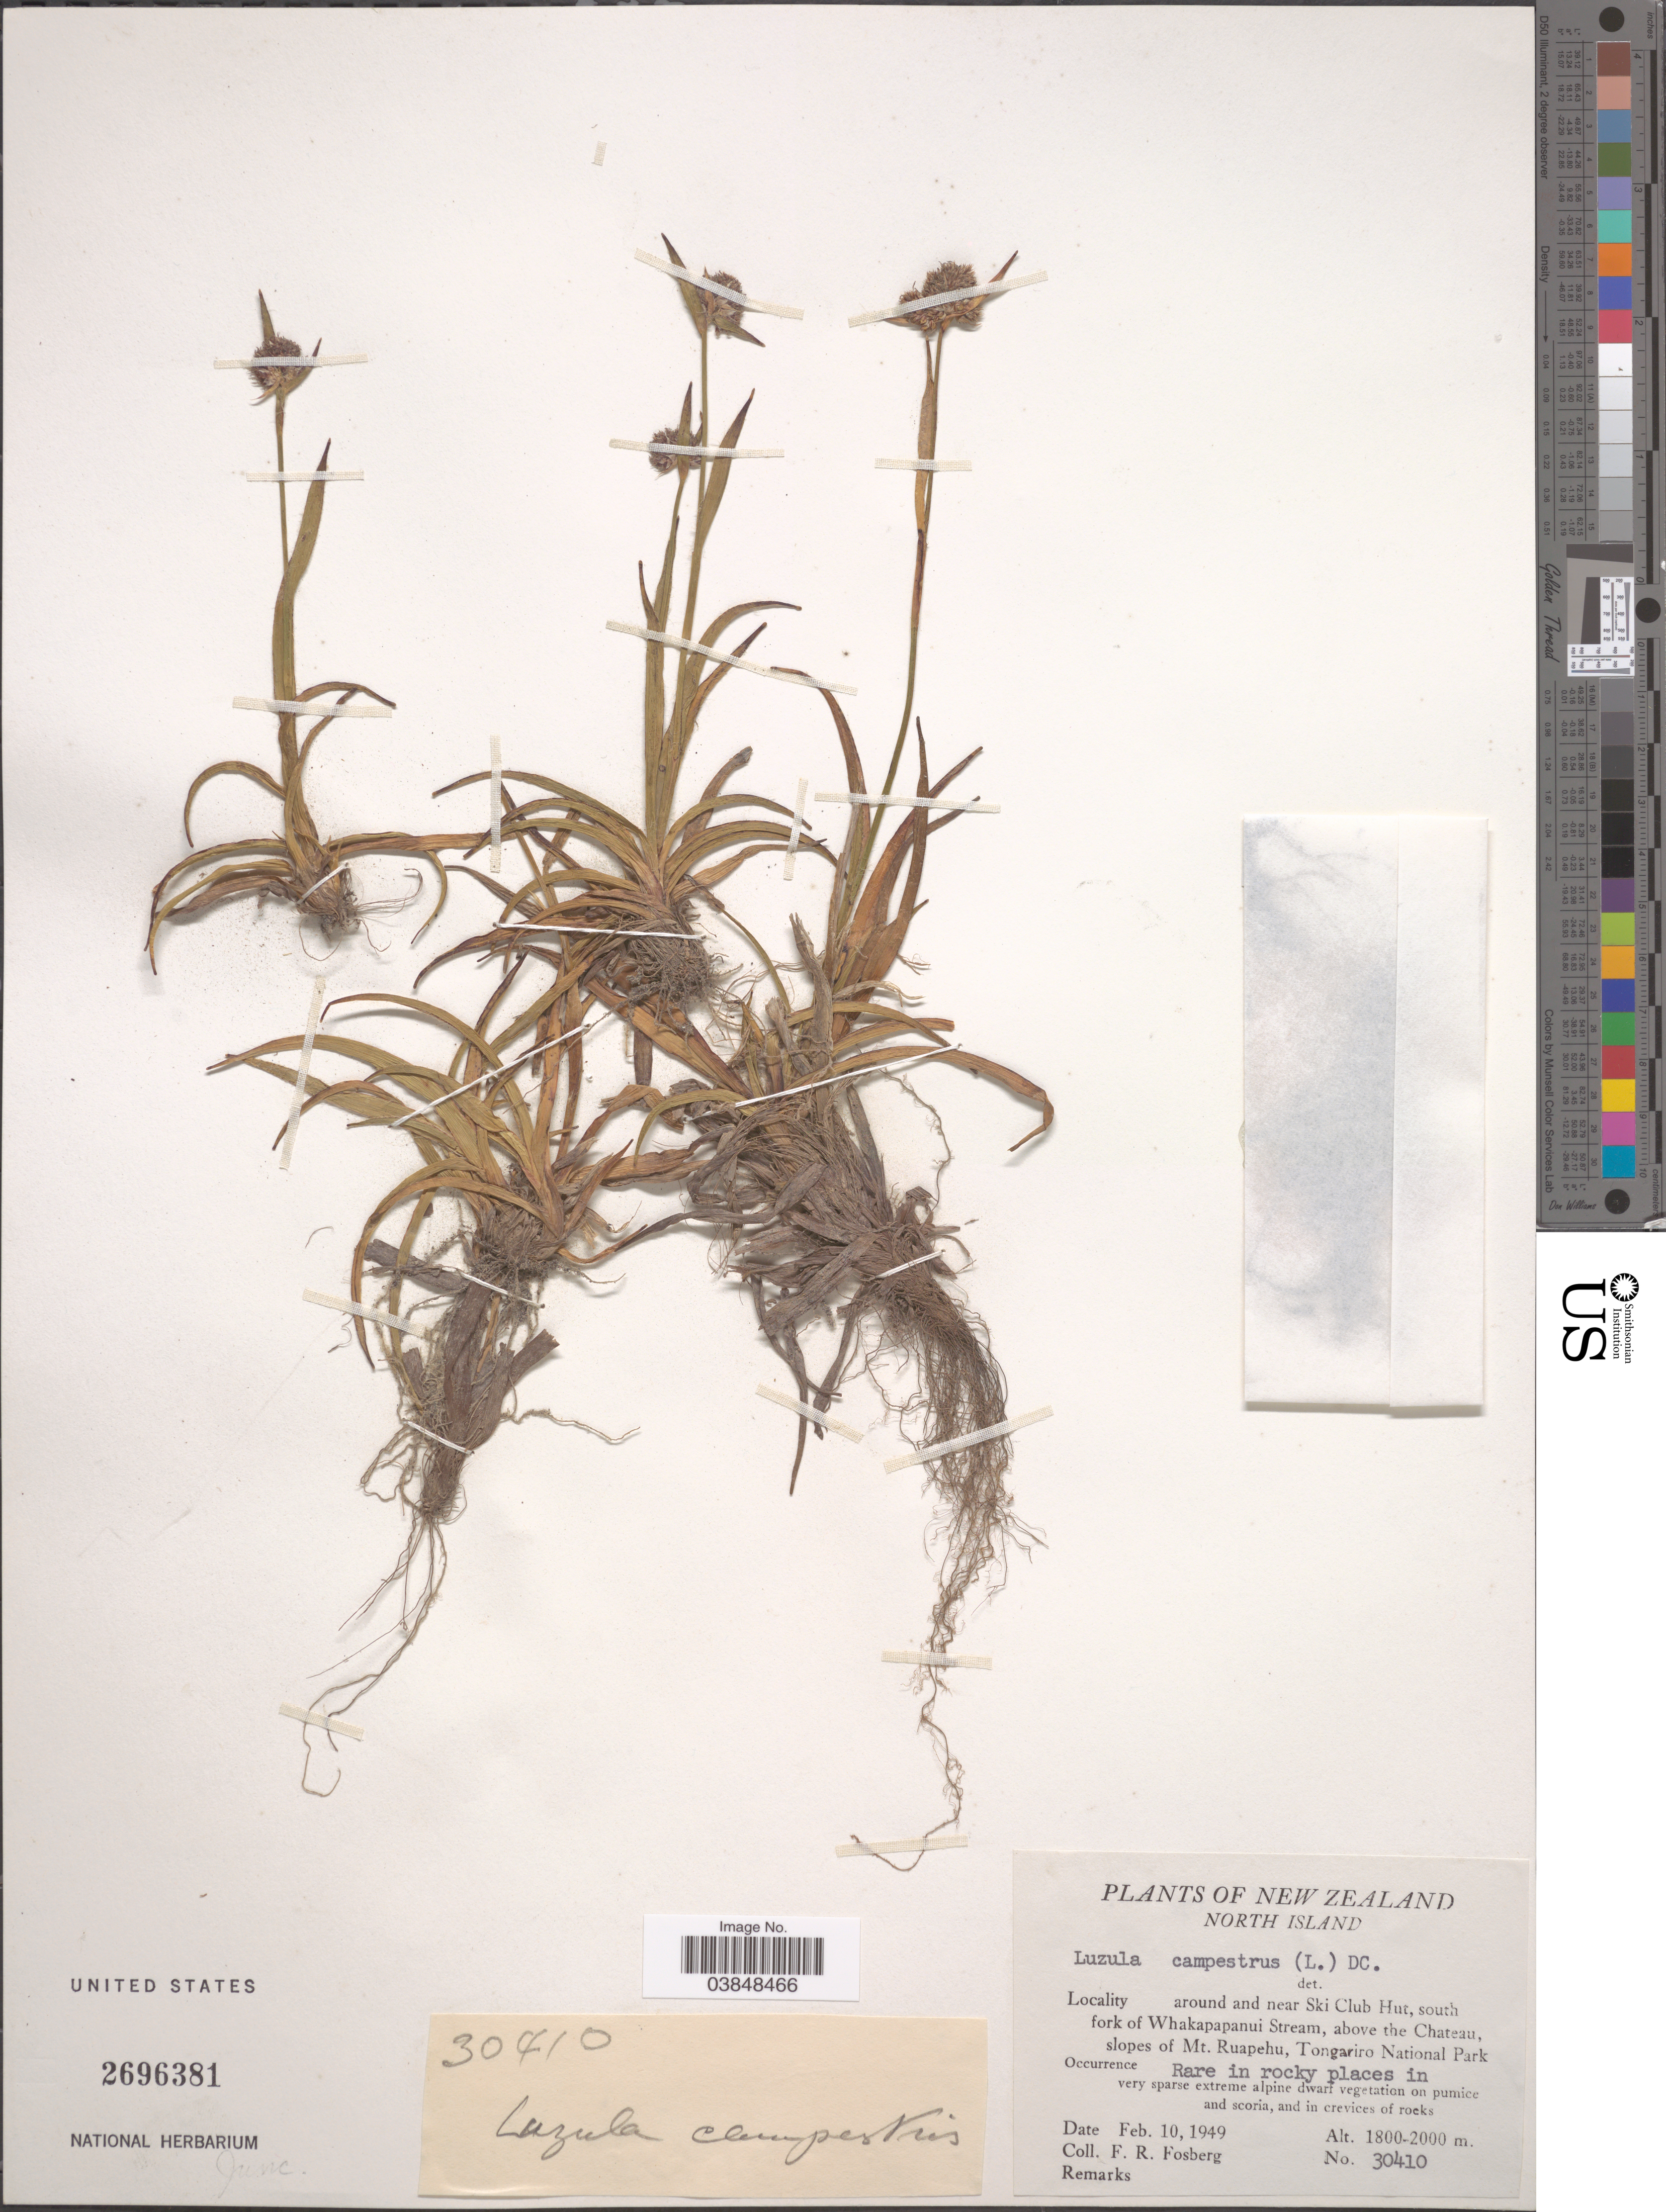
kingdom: Plantae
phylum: Tracheophyta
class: Liliopsida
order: Poales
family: Juncaceae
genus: Luzula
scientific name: Luzula campestris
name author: (L.) DC.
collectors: F. R. Fosberg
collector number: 30410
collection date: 1949-02-10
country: New Zealand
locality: North Island. Around and near Ski Club Hut, south fork of Whakapapanui Stream, above the Chateau, slopes of Mt. Ruapehu, Tongariro National Park.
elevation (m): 1800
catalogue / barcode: US 2696381